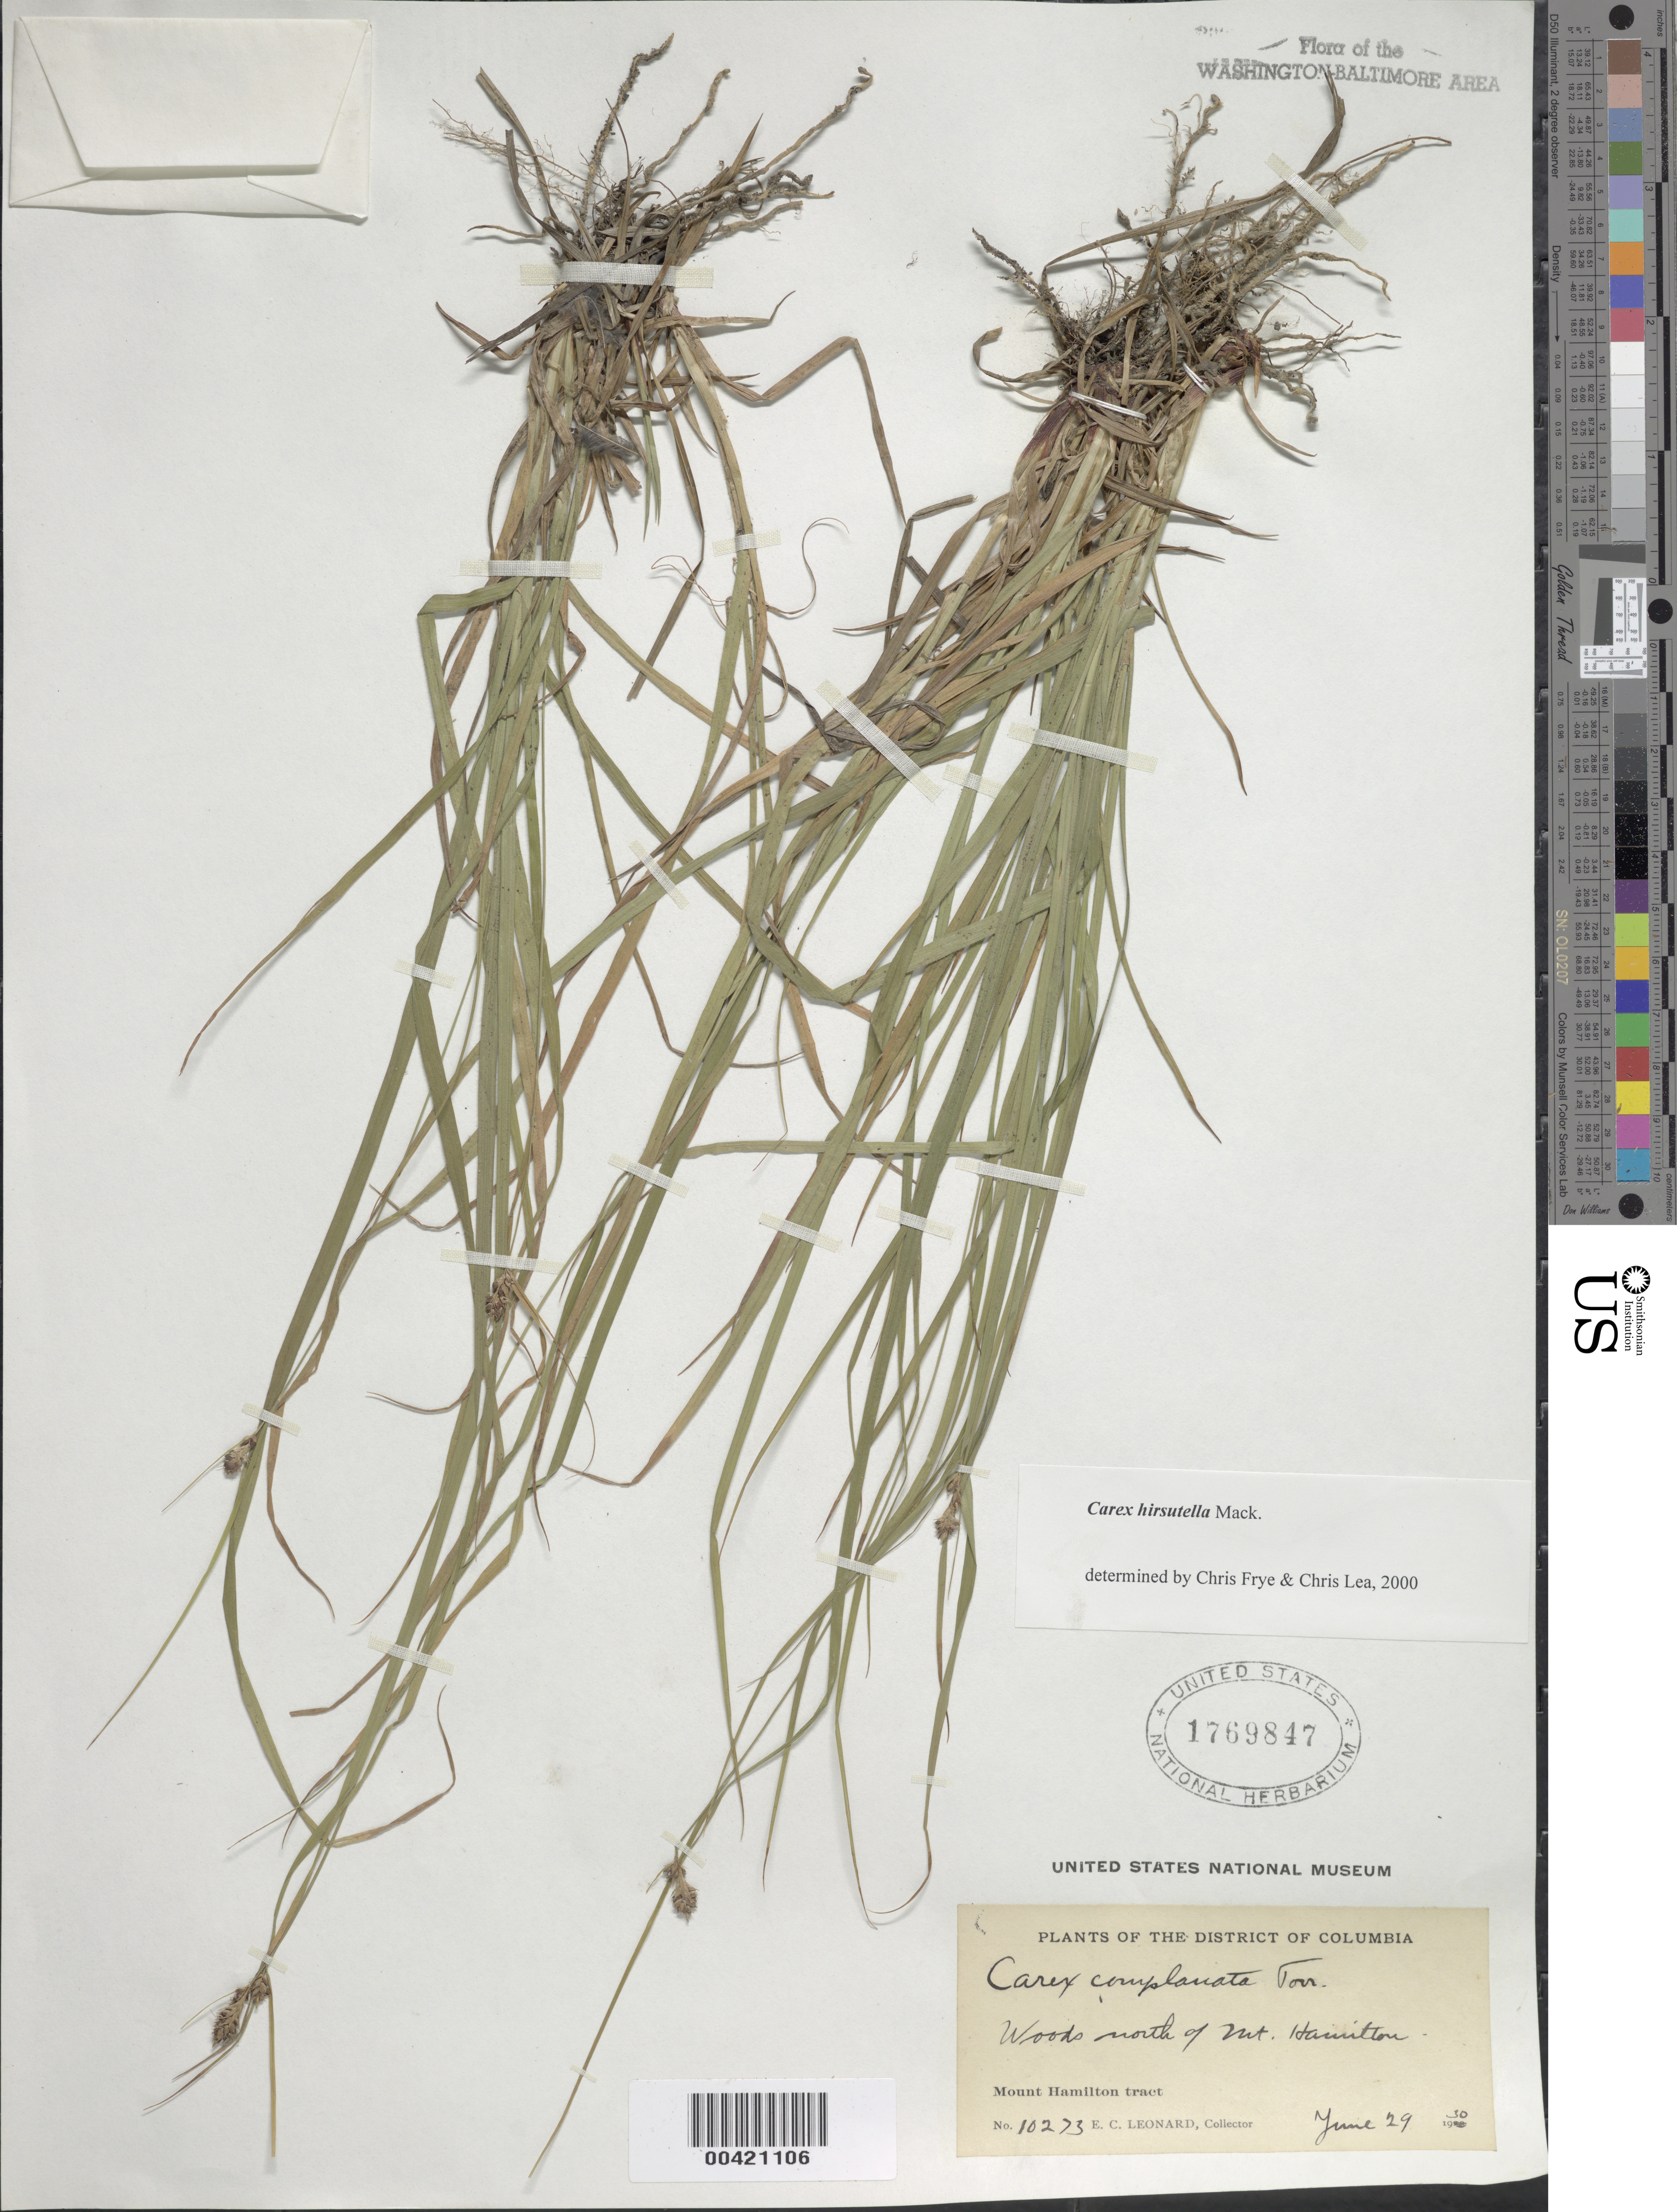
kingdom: Plantae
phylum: Tracheophyta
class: Liliopsida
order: Poales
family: Cyperaceae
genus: Carex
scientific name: Carex hirsutella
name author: Mack.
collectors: E. C. Leonard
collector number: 10273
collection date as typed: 29 Jun 1930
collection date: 1930-06-29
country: United States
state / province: District of Columbia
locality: North of Mount Hamilton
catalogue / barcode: US 1769847